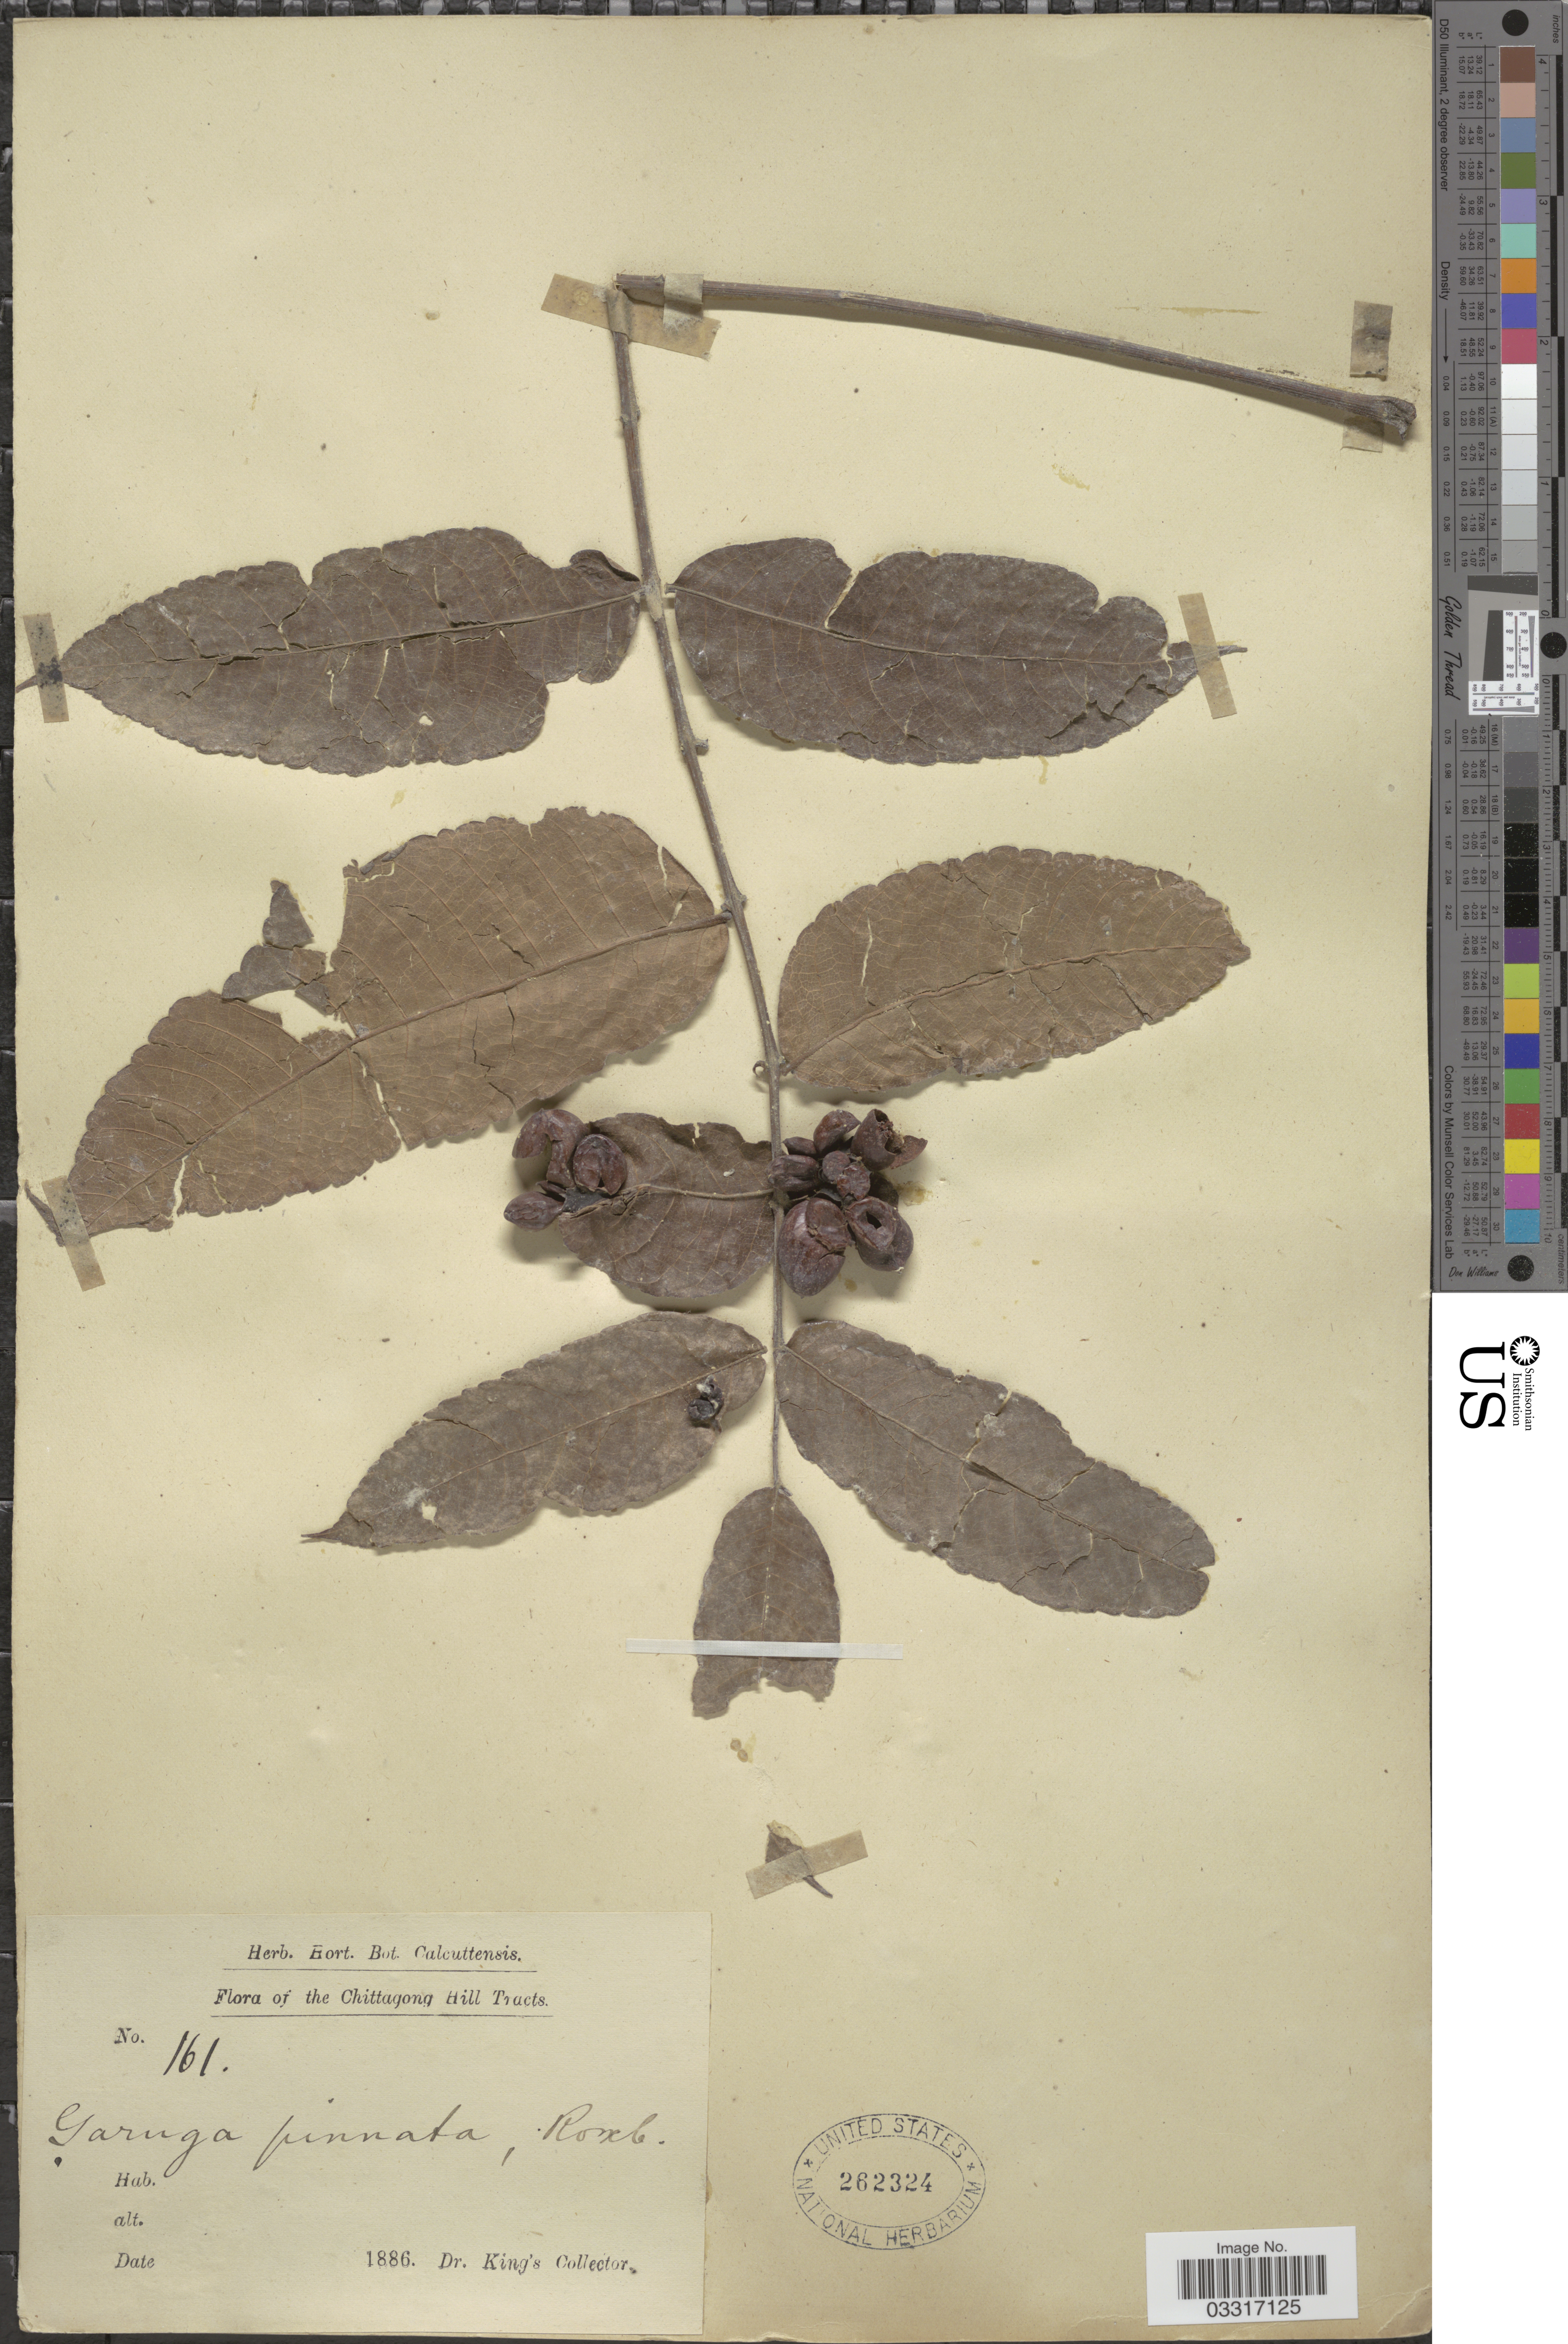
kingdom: Plantae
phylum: Tracheophyta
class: Magnoliopsida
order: Sapindales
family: Burseraceae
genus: Garuga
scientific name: Garuga pinnata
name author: Roxb.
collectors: Dr. King's collector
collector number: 161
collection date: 1886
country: Bangladesh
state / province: Chittagong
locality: The Chittagong Hills Tracts.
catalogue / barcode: US 262324